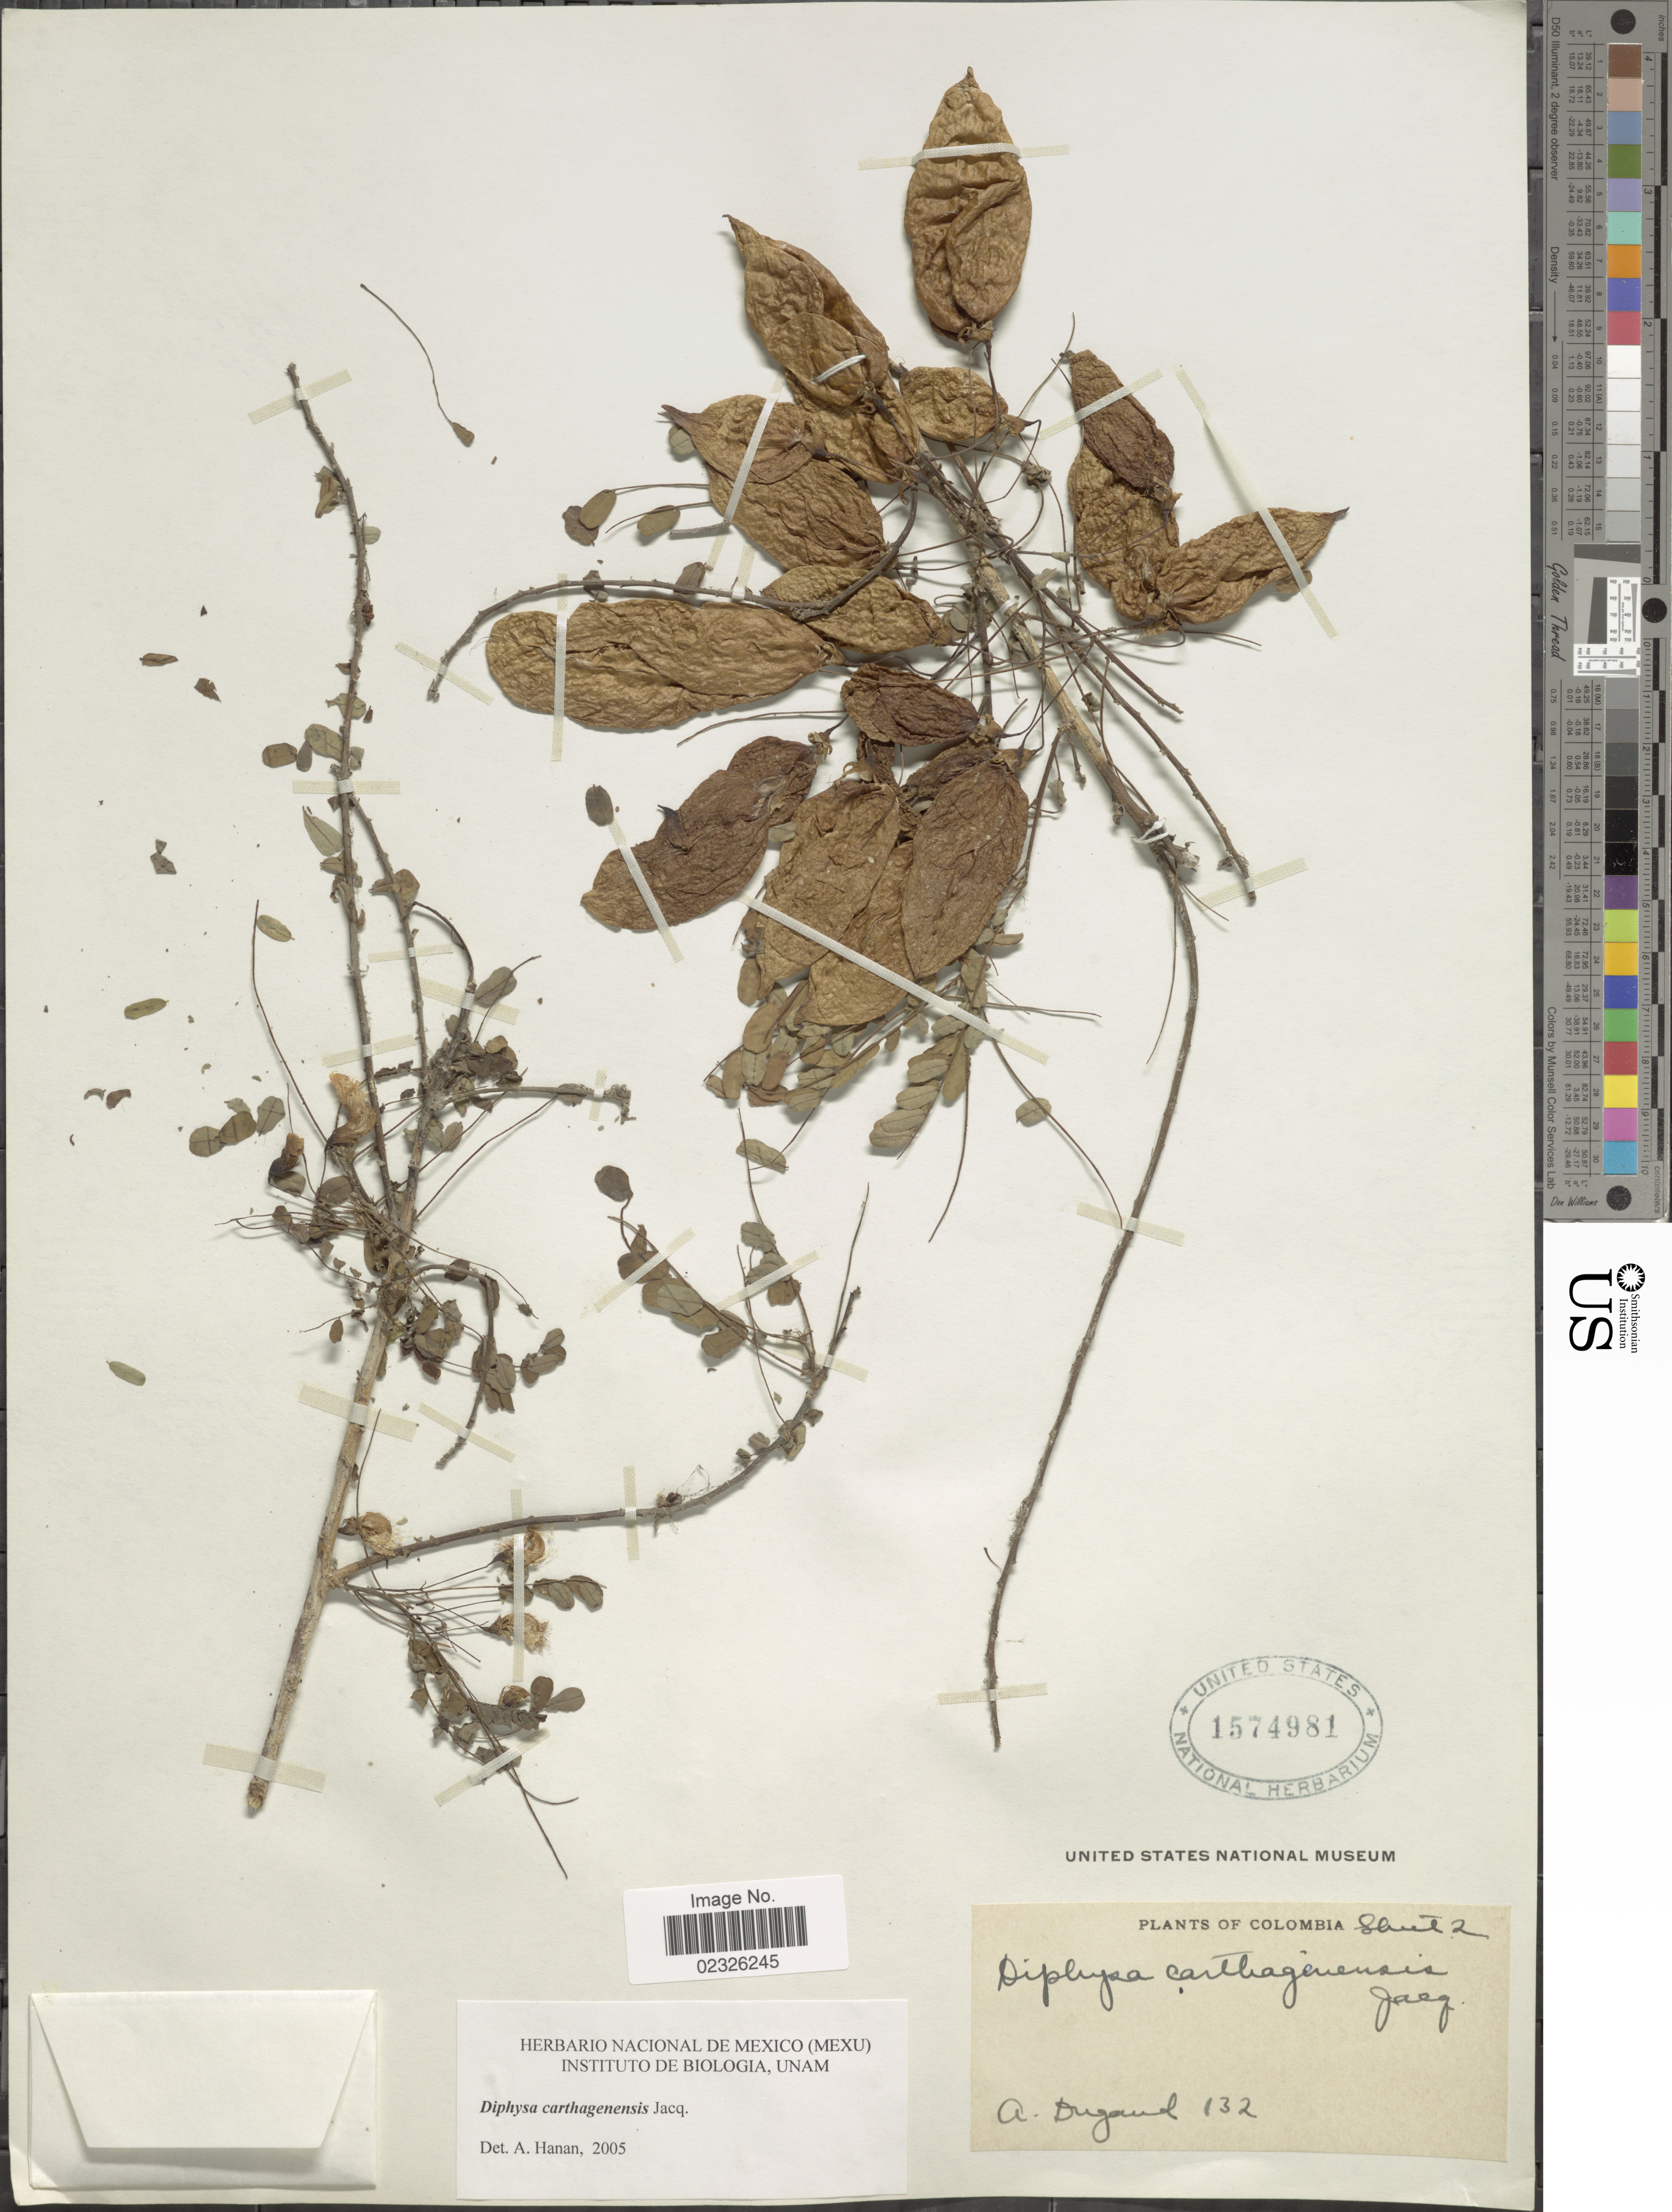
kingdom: Plantae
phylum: Tracheophyta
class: Magnoliopsida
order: Fabales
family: Fabaceae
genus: Diphysa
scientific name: Diphysa carthagenensis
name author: Jacq.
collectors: A. Dugand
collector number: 132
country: Colombia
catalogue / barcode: US 1574981